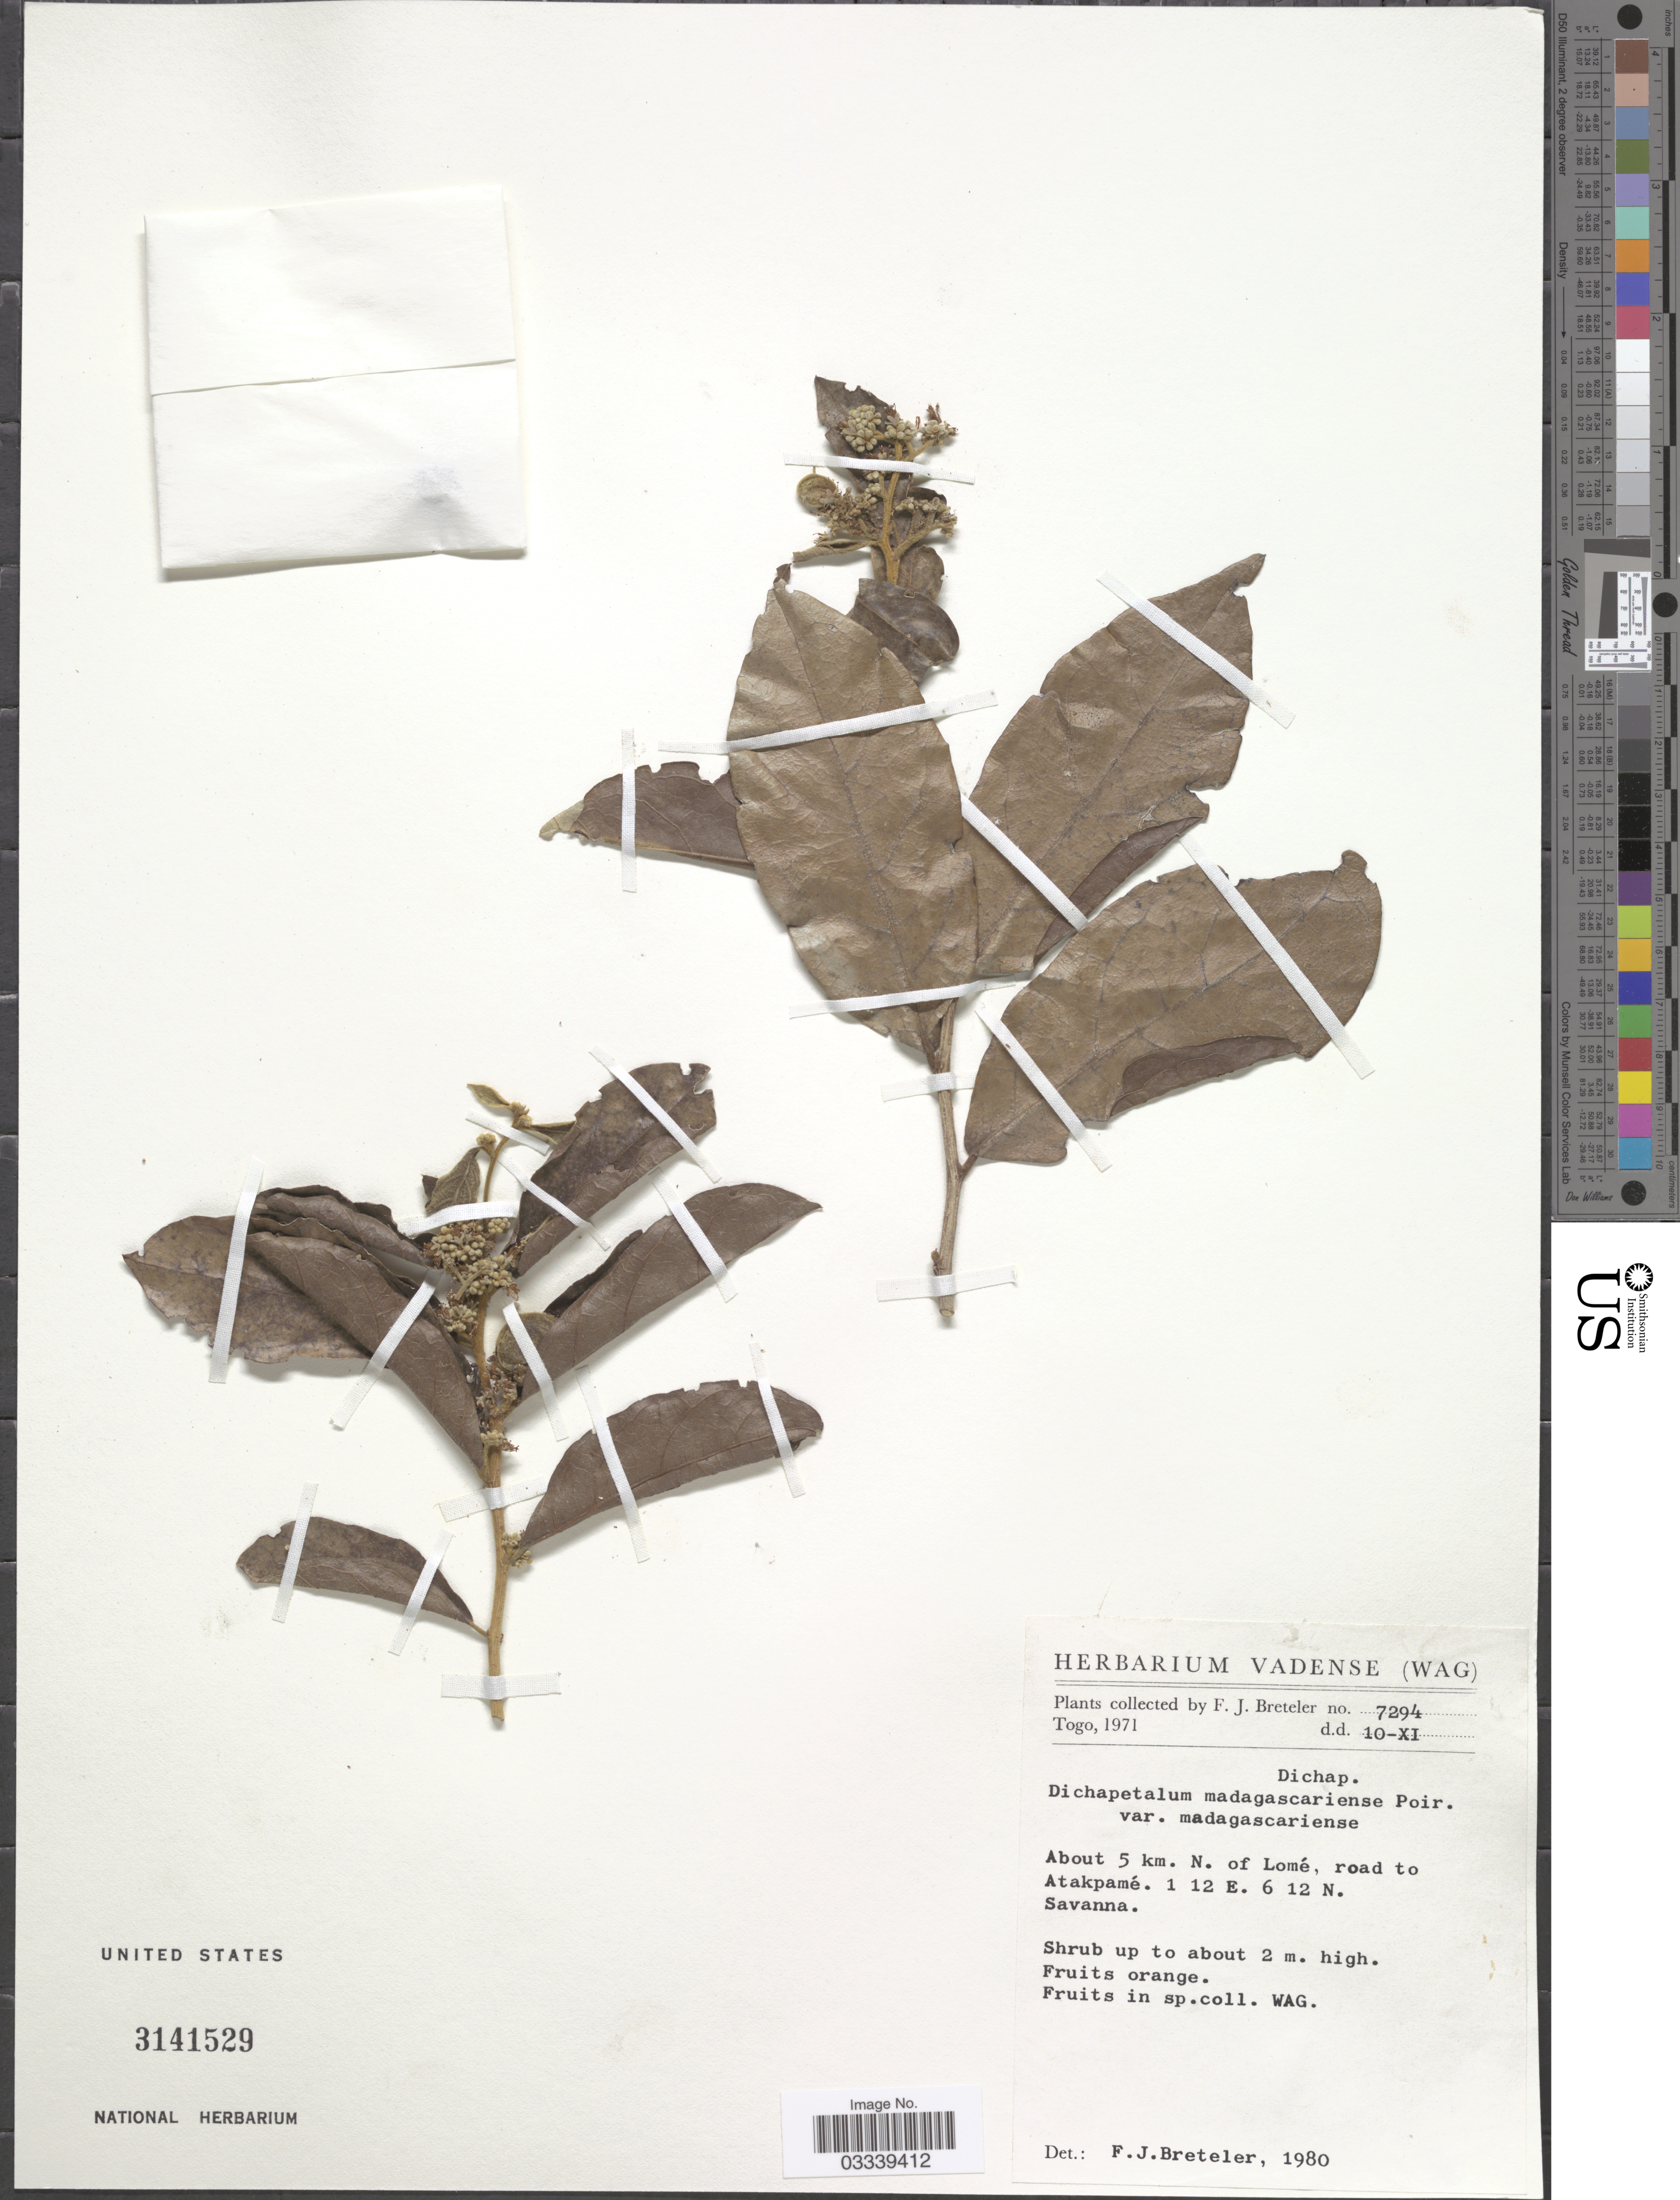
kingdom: Plantae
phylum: Tracheophyta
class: Magnoliopsida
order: Malpighiales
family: Dichapetalaceae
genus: Dichapetalum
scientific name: Dichapetalum madagascariense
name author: Poir.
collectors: F. J. Breteler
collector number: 7294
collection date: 1971-11-10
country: Togo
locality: About 5 km. N. of Lomé, road to Atakpamé.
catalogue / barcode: US 3141529